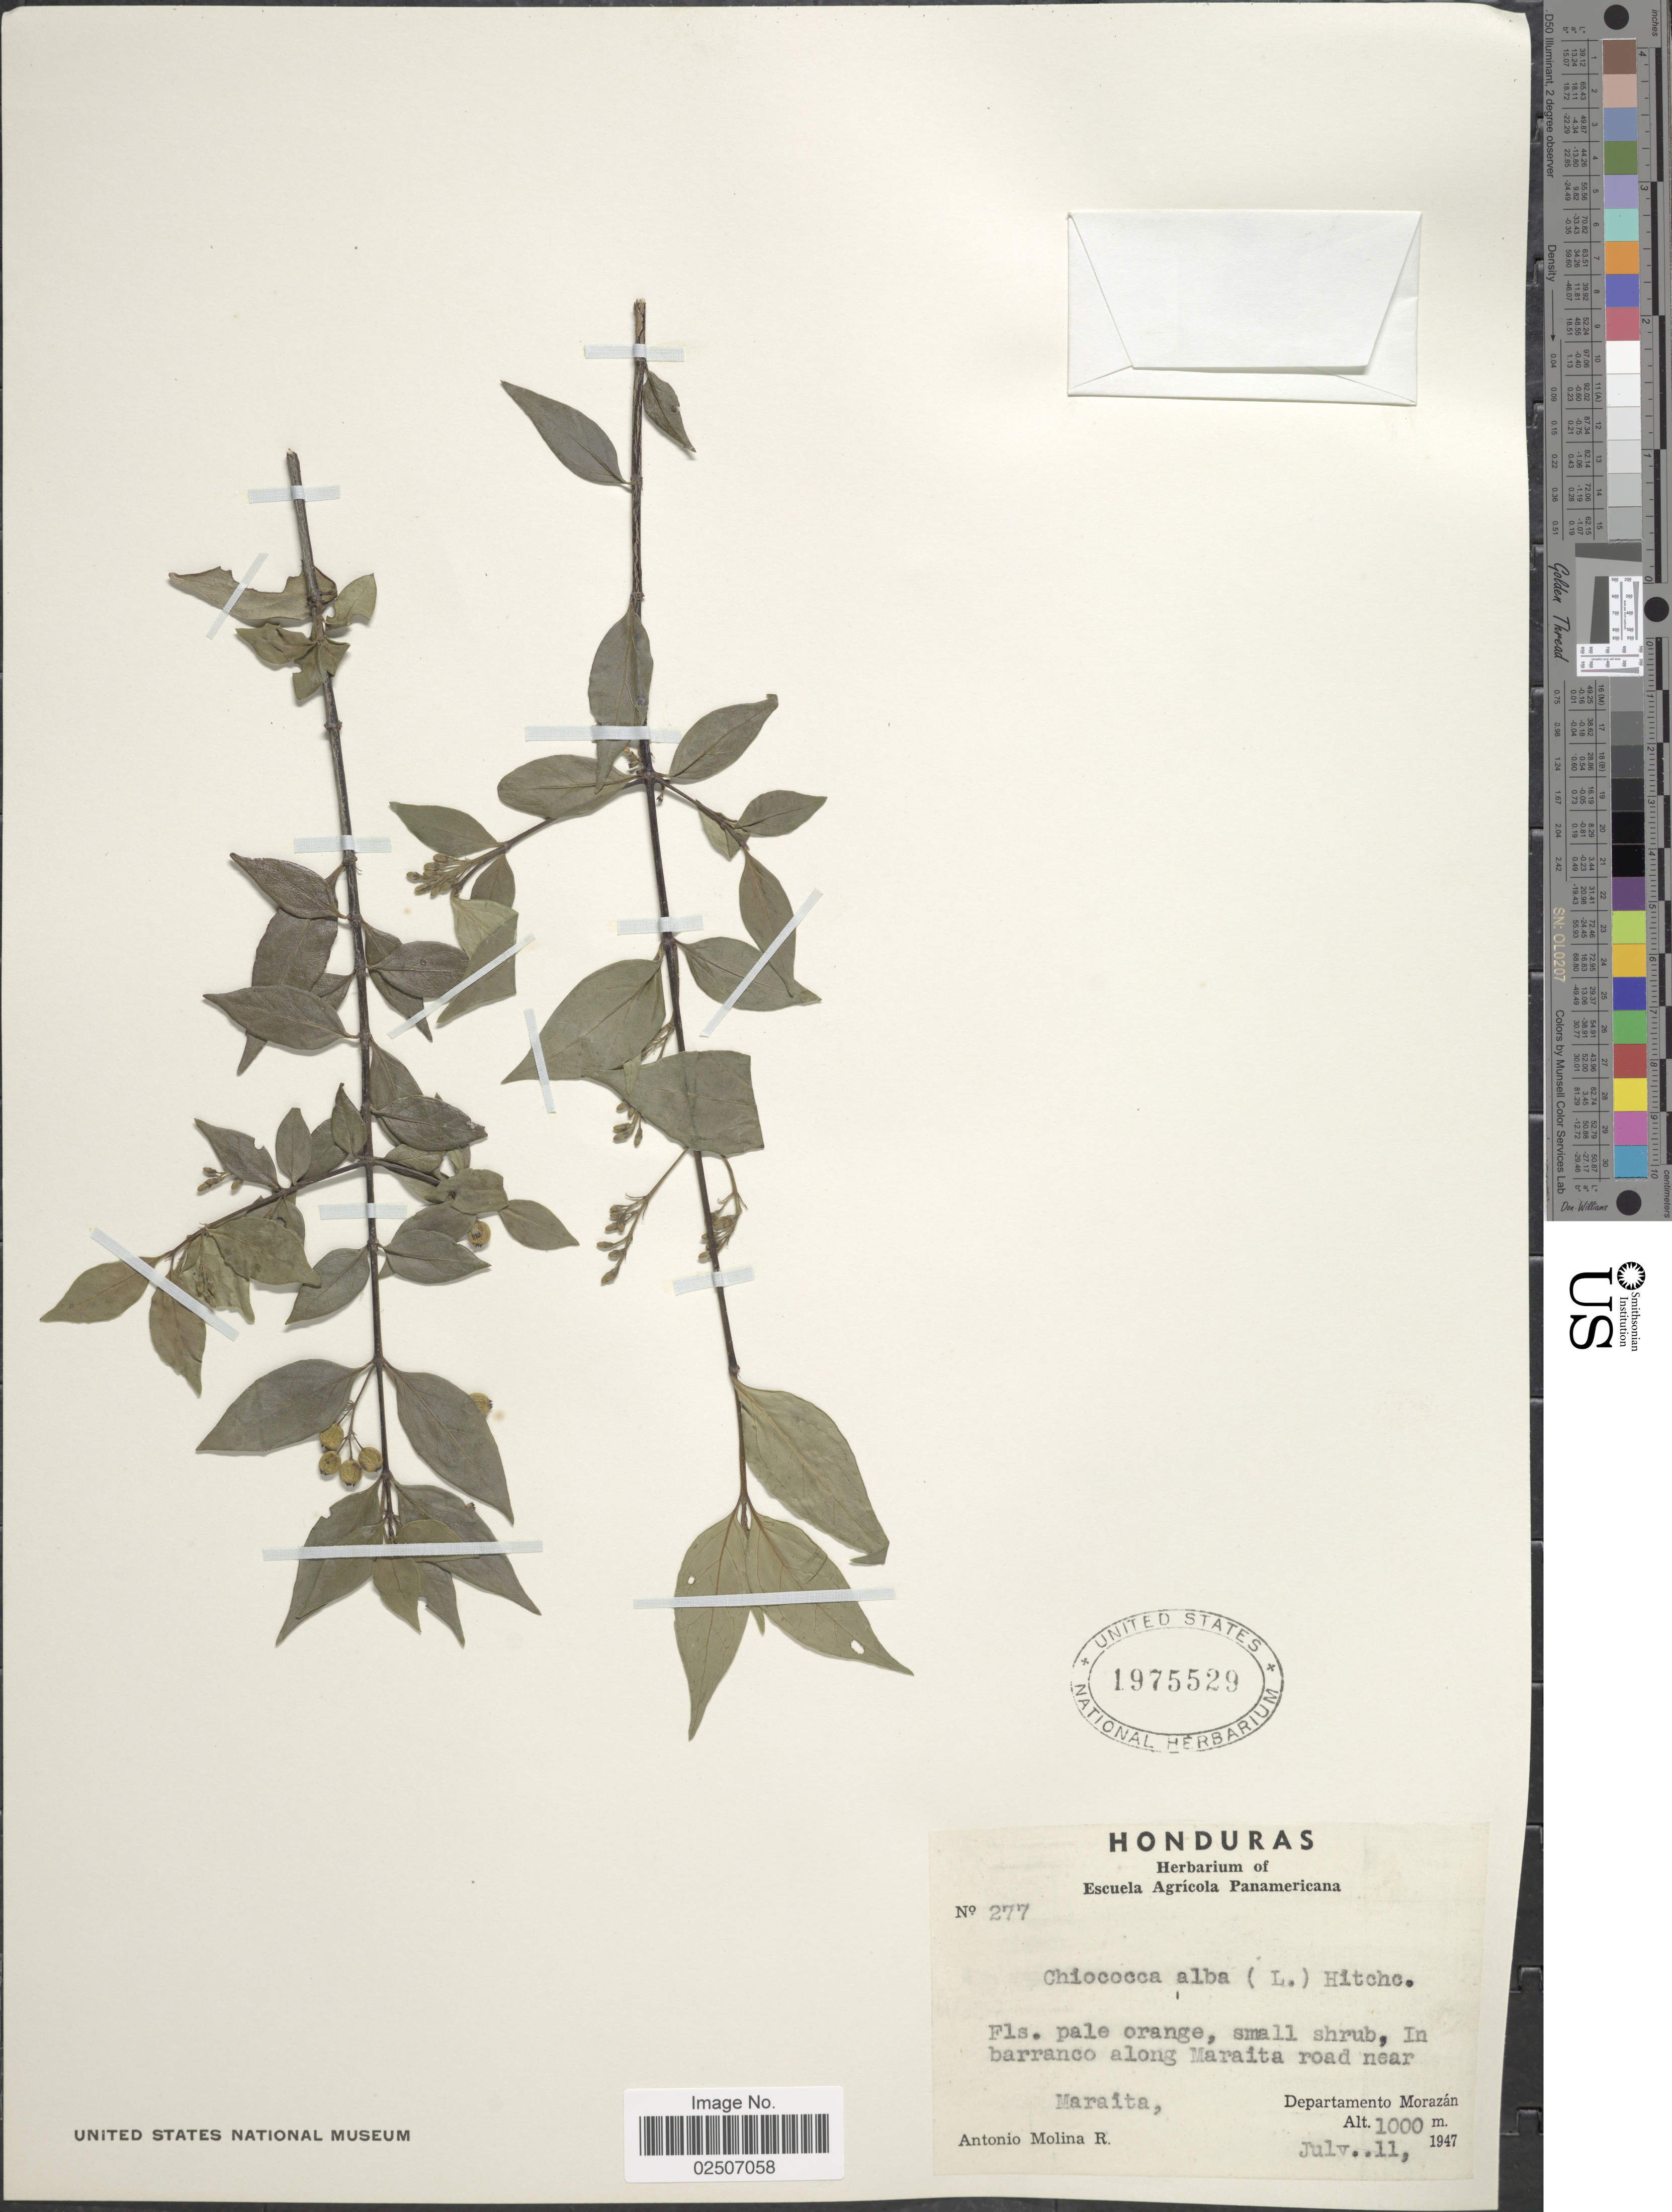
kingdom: Plantae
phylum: Tracheophyta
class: Magnoliopsida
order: Gentianales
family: Rubiaceae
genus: Chiococca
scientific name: Chiococca alba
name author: (L.) Hitchc.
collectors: A. Molina R.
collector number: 277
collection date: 1947-07-11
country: Honduras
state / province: Fco. Morazán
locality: In barranco along Maraita road near Maraita, Departamento Morazan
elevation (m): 1000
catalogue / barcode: US 1975529